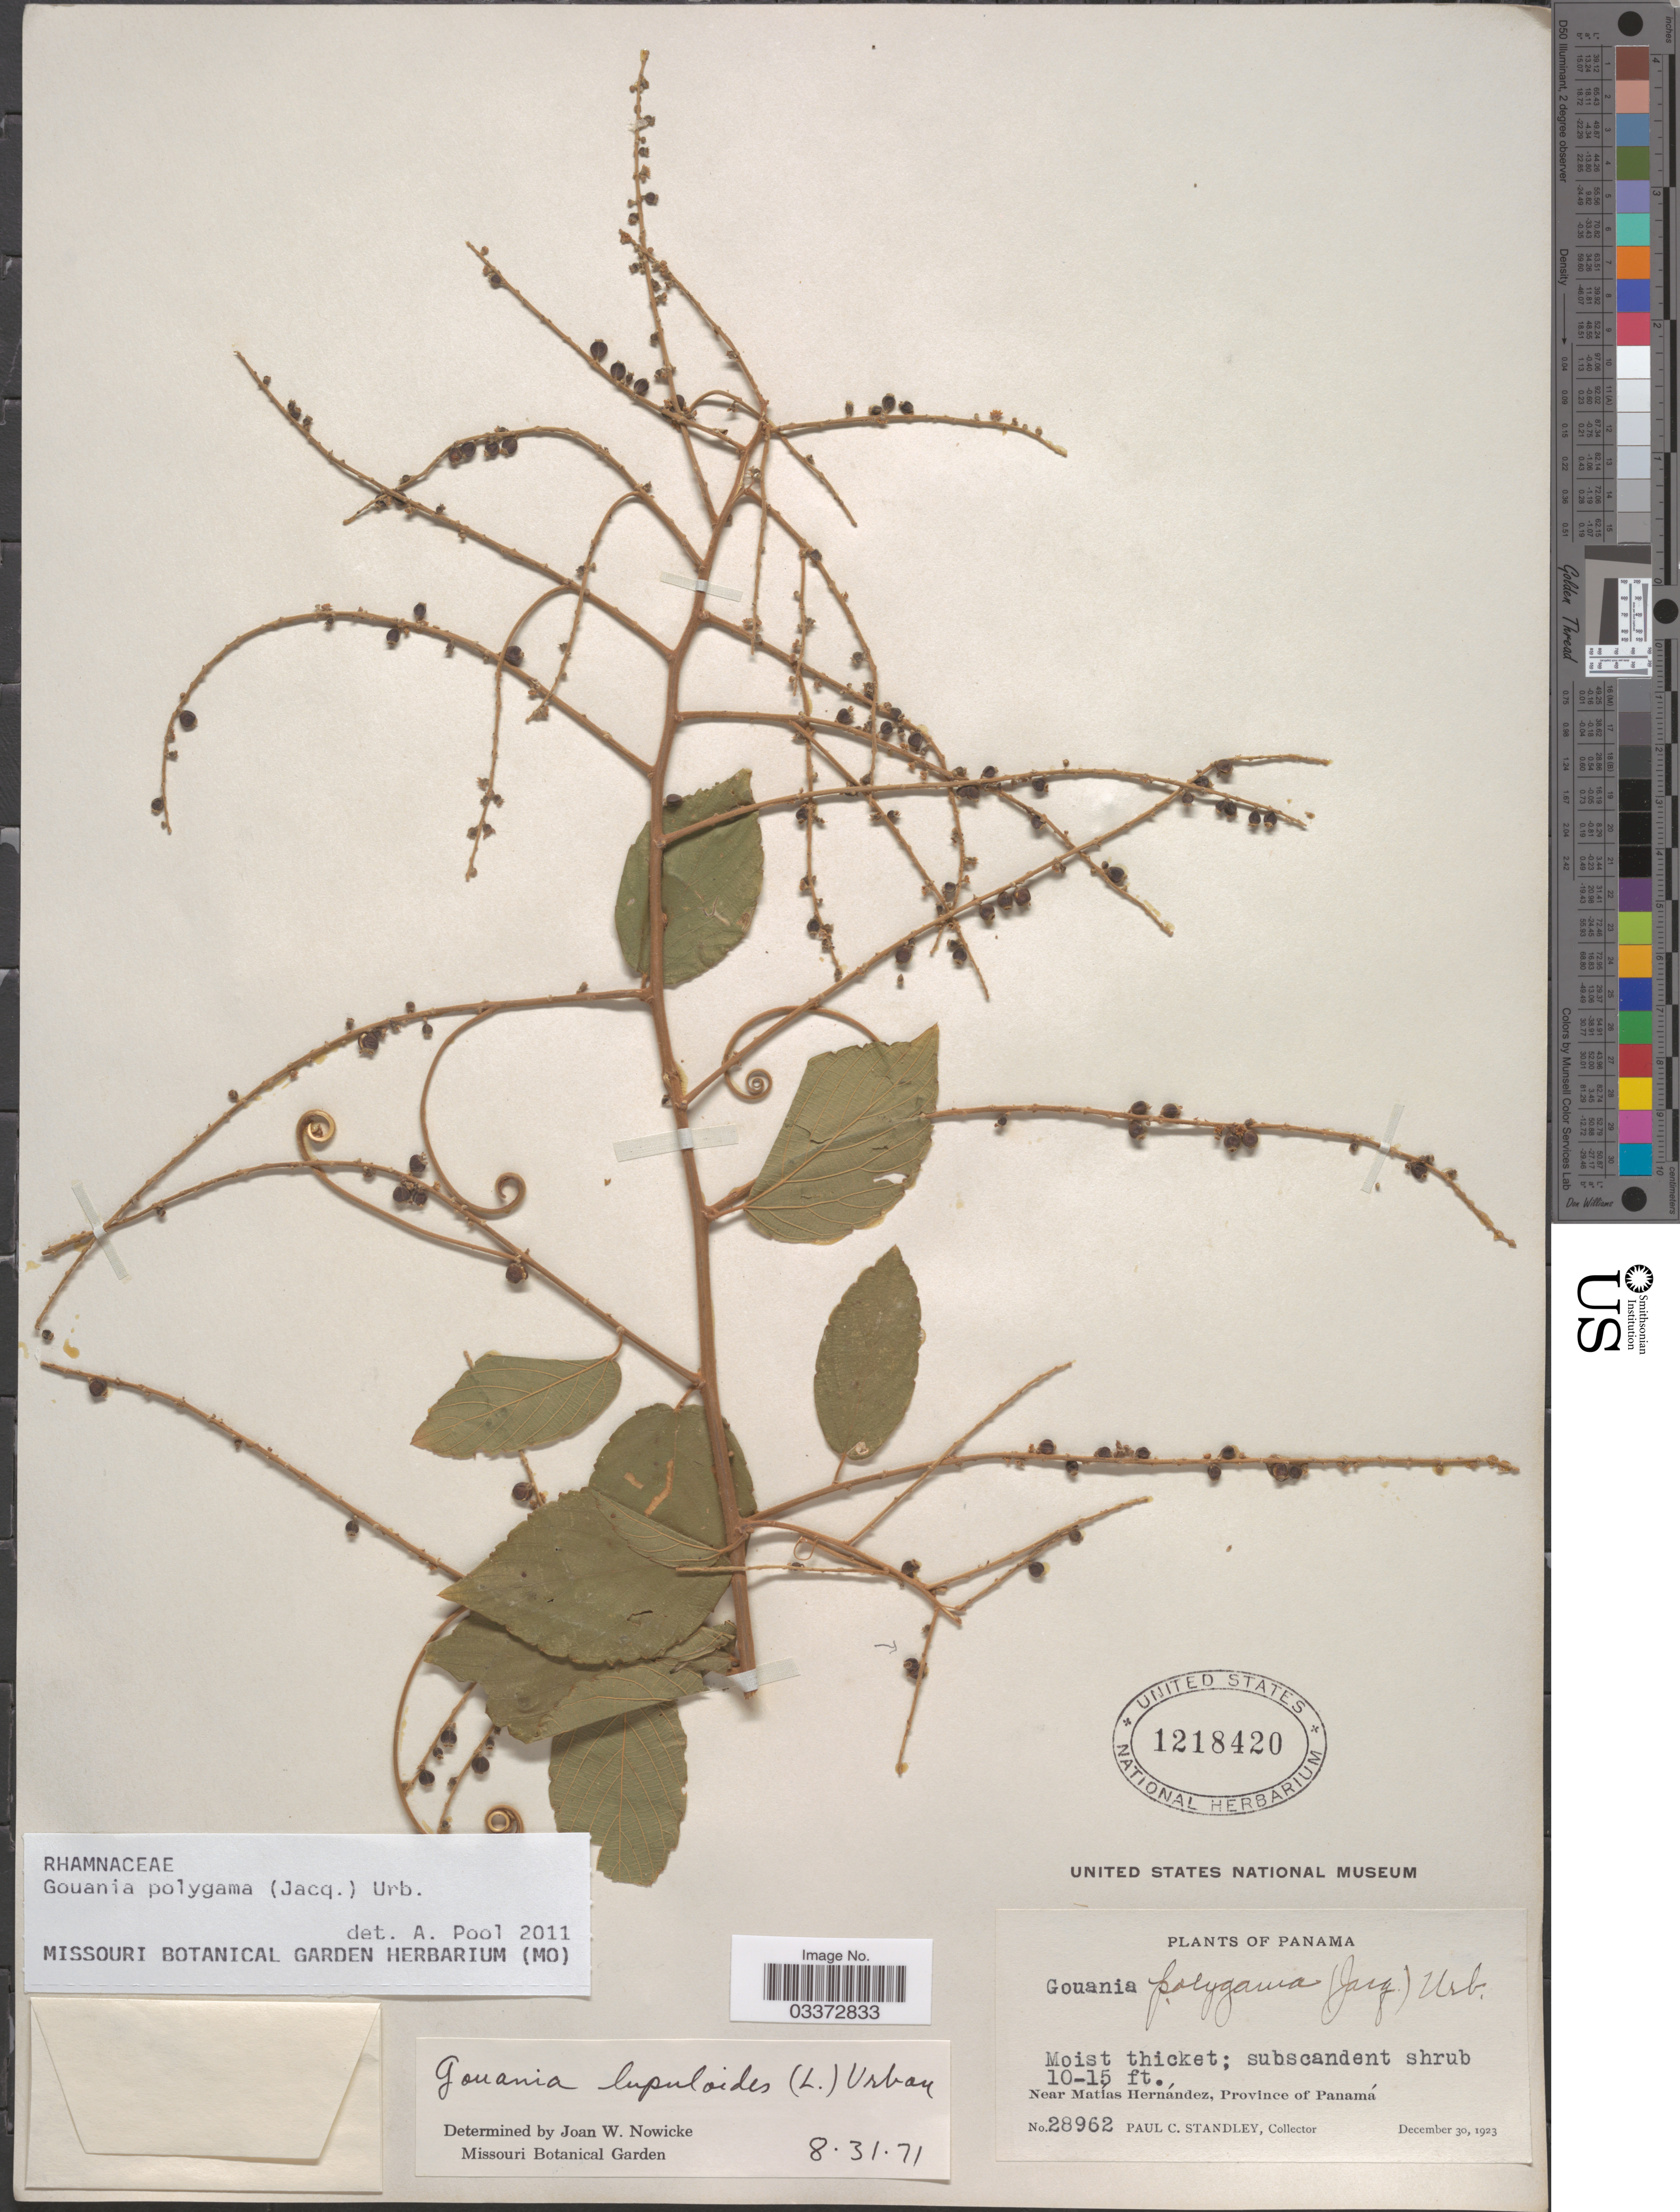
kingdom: Plantae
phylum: Tracheophyta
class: Magnoliopsida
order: Rosales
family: Rhamnaceae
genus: Gouania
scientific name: Gouania polygama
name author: (Jacq.) Urb.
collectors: P. C. Standley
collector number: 28962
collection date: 1923-12-30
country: Panama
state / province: Panamá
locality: Near Matías Hernández.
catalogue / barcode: US 1218420